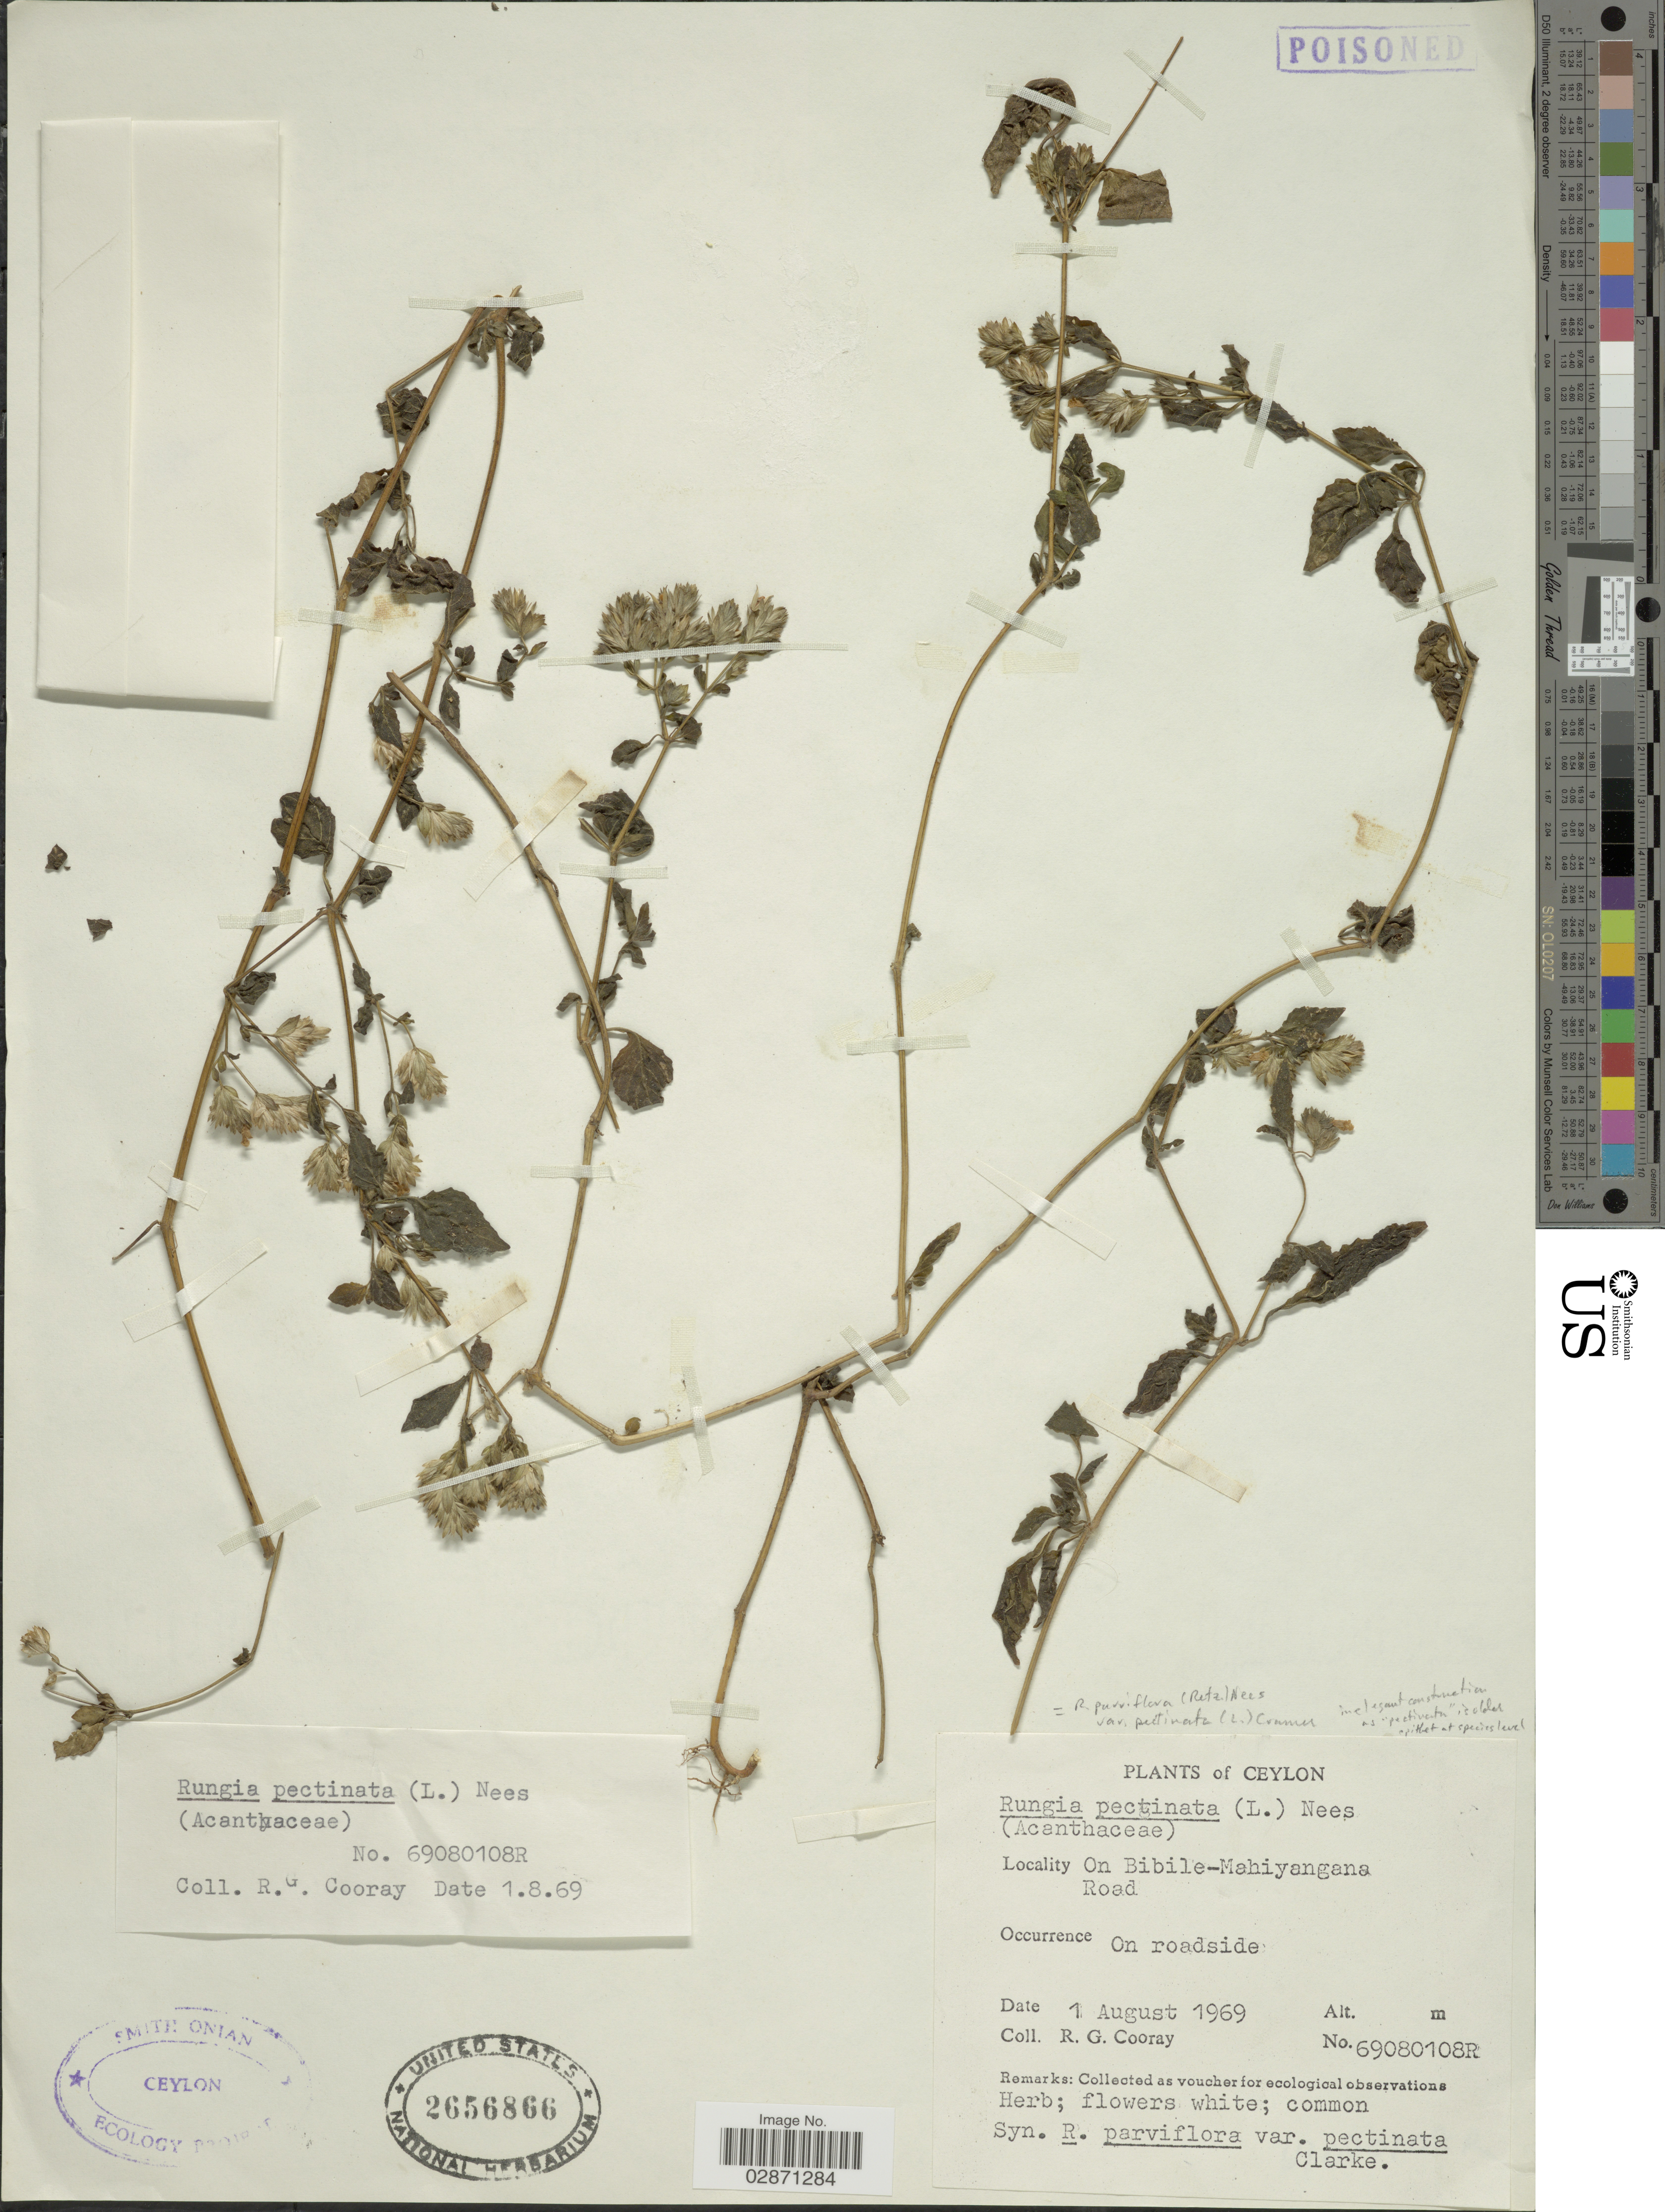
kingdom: Plantae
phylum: Tracheophyta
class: Magnoliopsida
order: Lamiales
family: Acanthaceae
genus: Rungia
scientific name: Rungia parviflora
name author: Nees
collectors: R. Cooray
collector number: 69080108R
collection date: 1969-08-01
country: Sri Lanka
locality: Ceylon. On Bibile-Mahiyangana Road.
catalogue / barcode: US 2656866